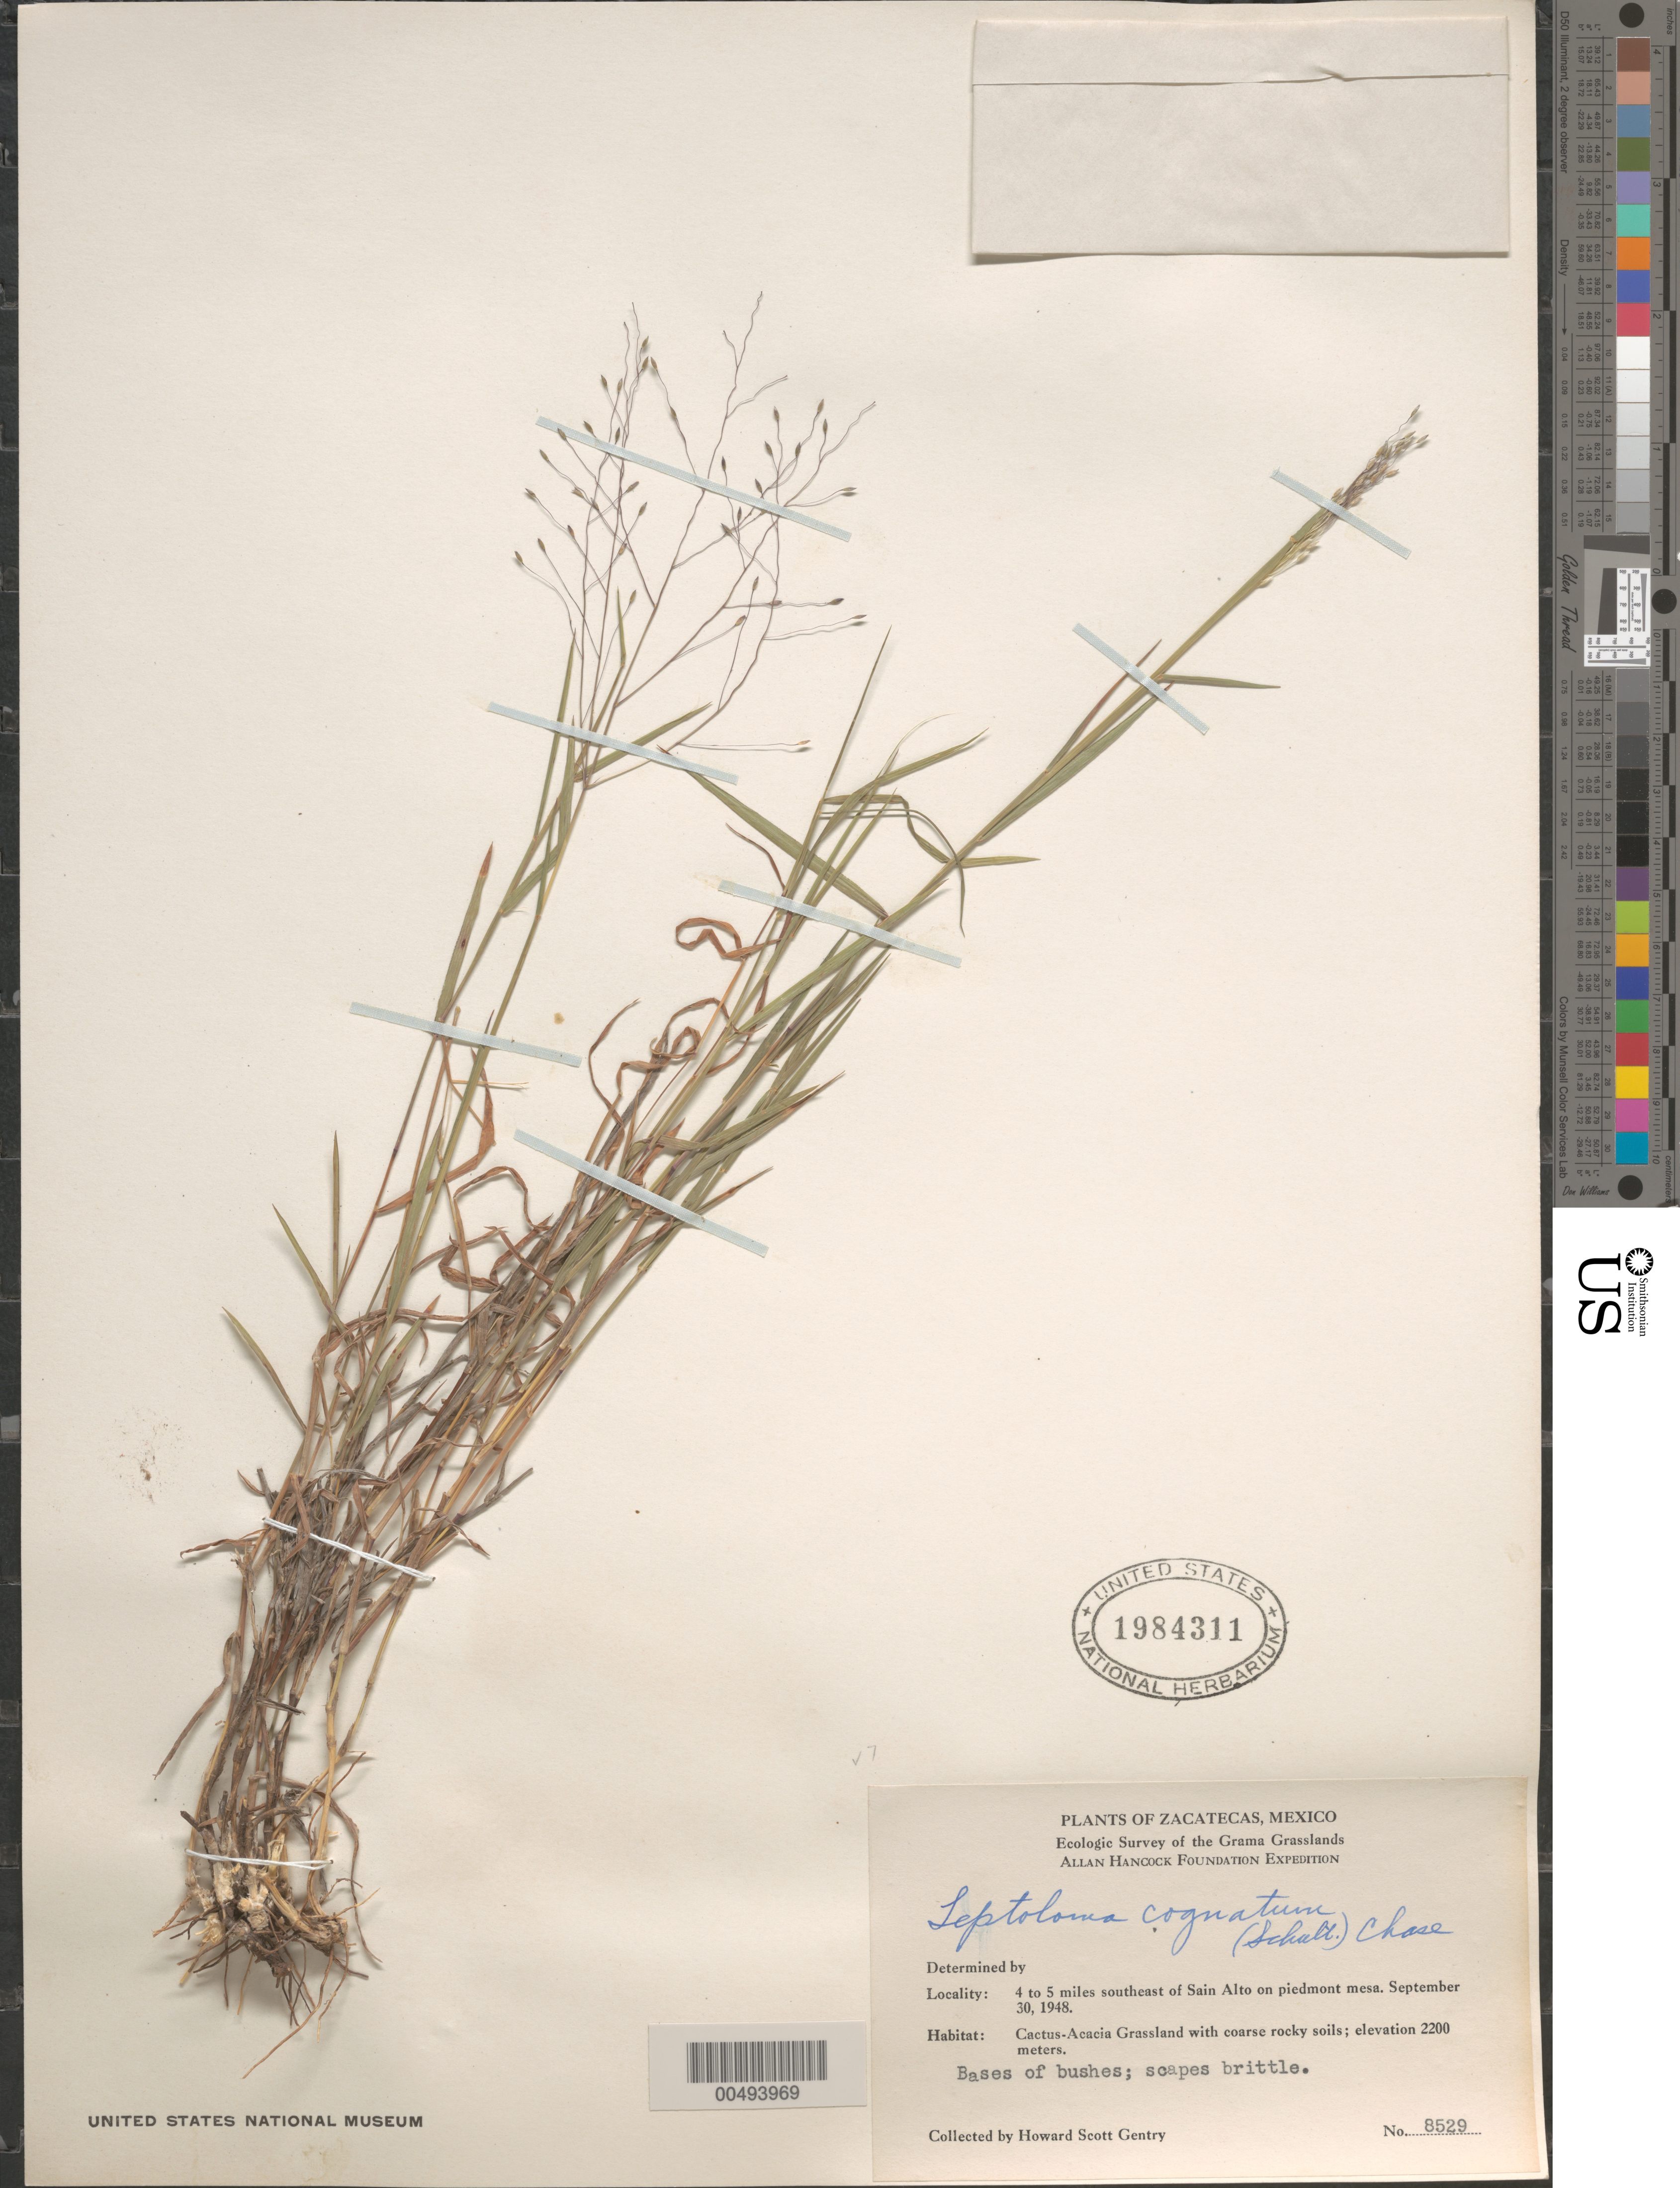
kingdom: Plantae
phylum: Tracheophyta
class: Liliopsida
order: Poales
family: Poaceae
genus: Leptoloma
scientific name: Leptoloma cognatum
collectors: H. S. Gentry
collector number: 8529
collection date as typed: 30 Sep 1948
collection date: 1948-09-30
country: Mexico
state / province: Zacatecas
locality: Grama Grasslands, 4 to 5 mi SE of Sain Alto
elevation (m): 2200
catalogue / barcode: US 1984311